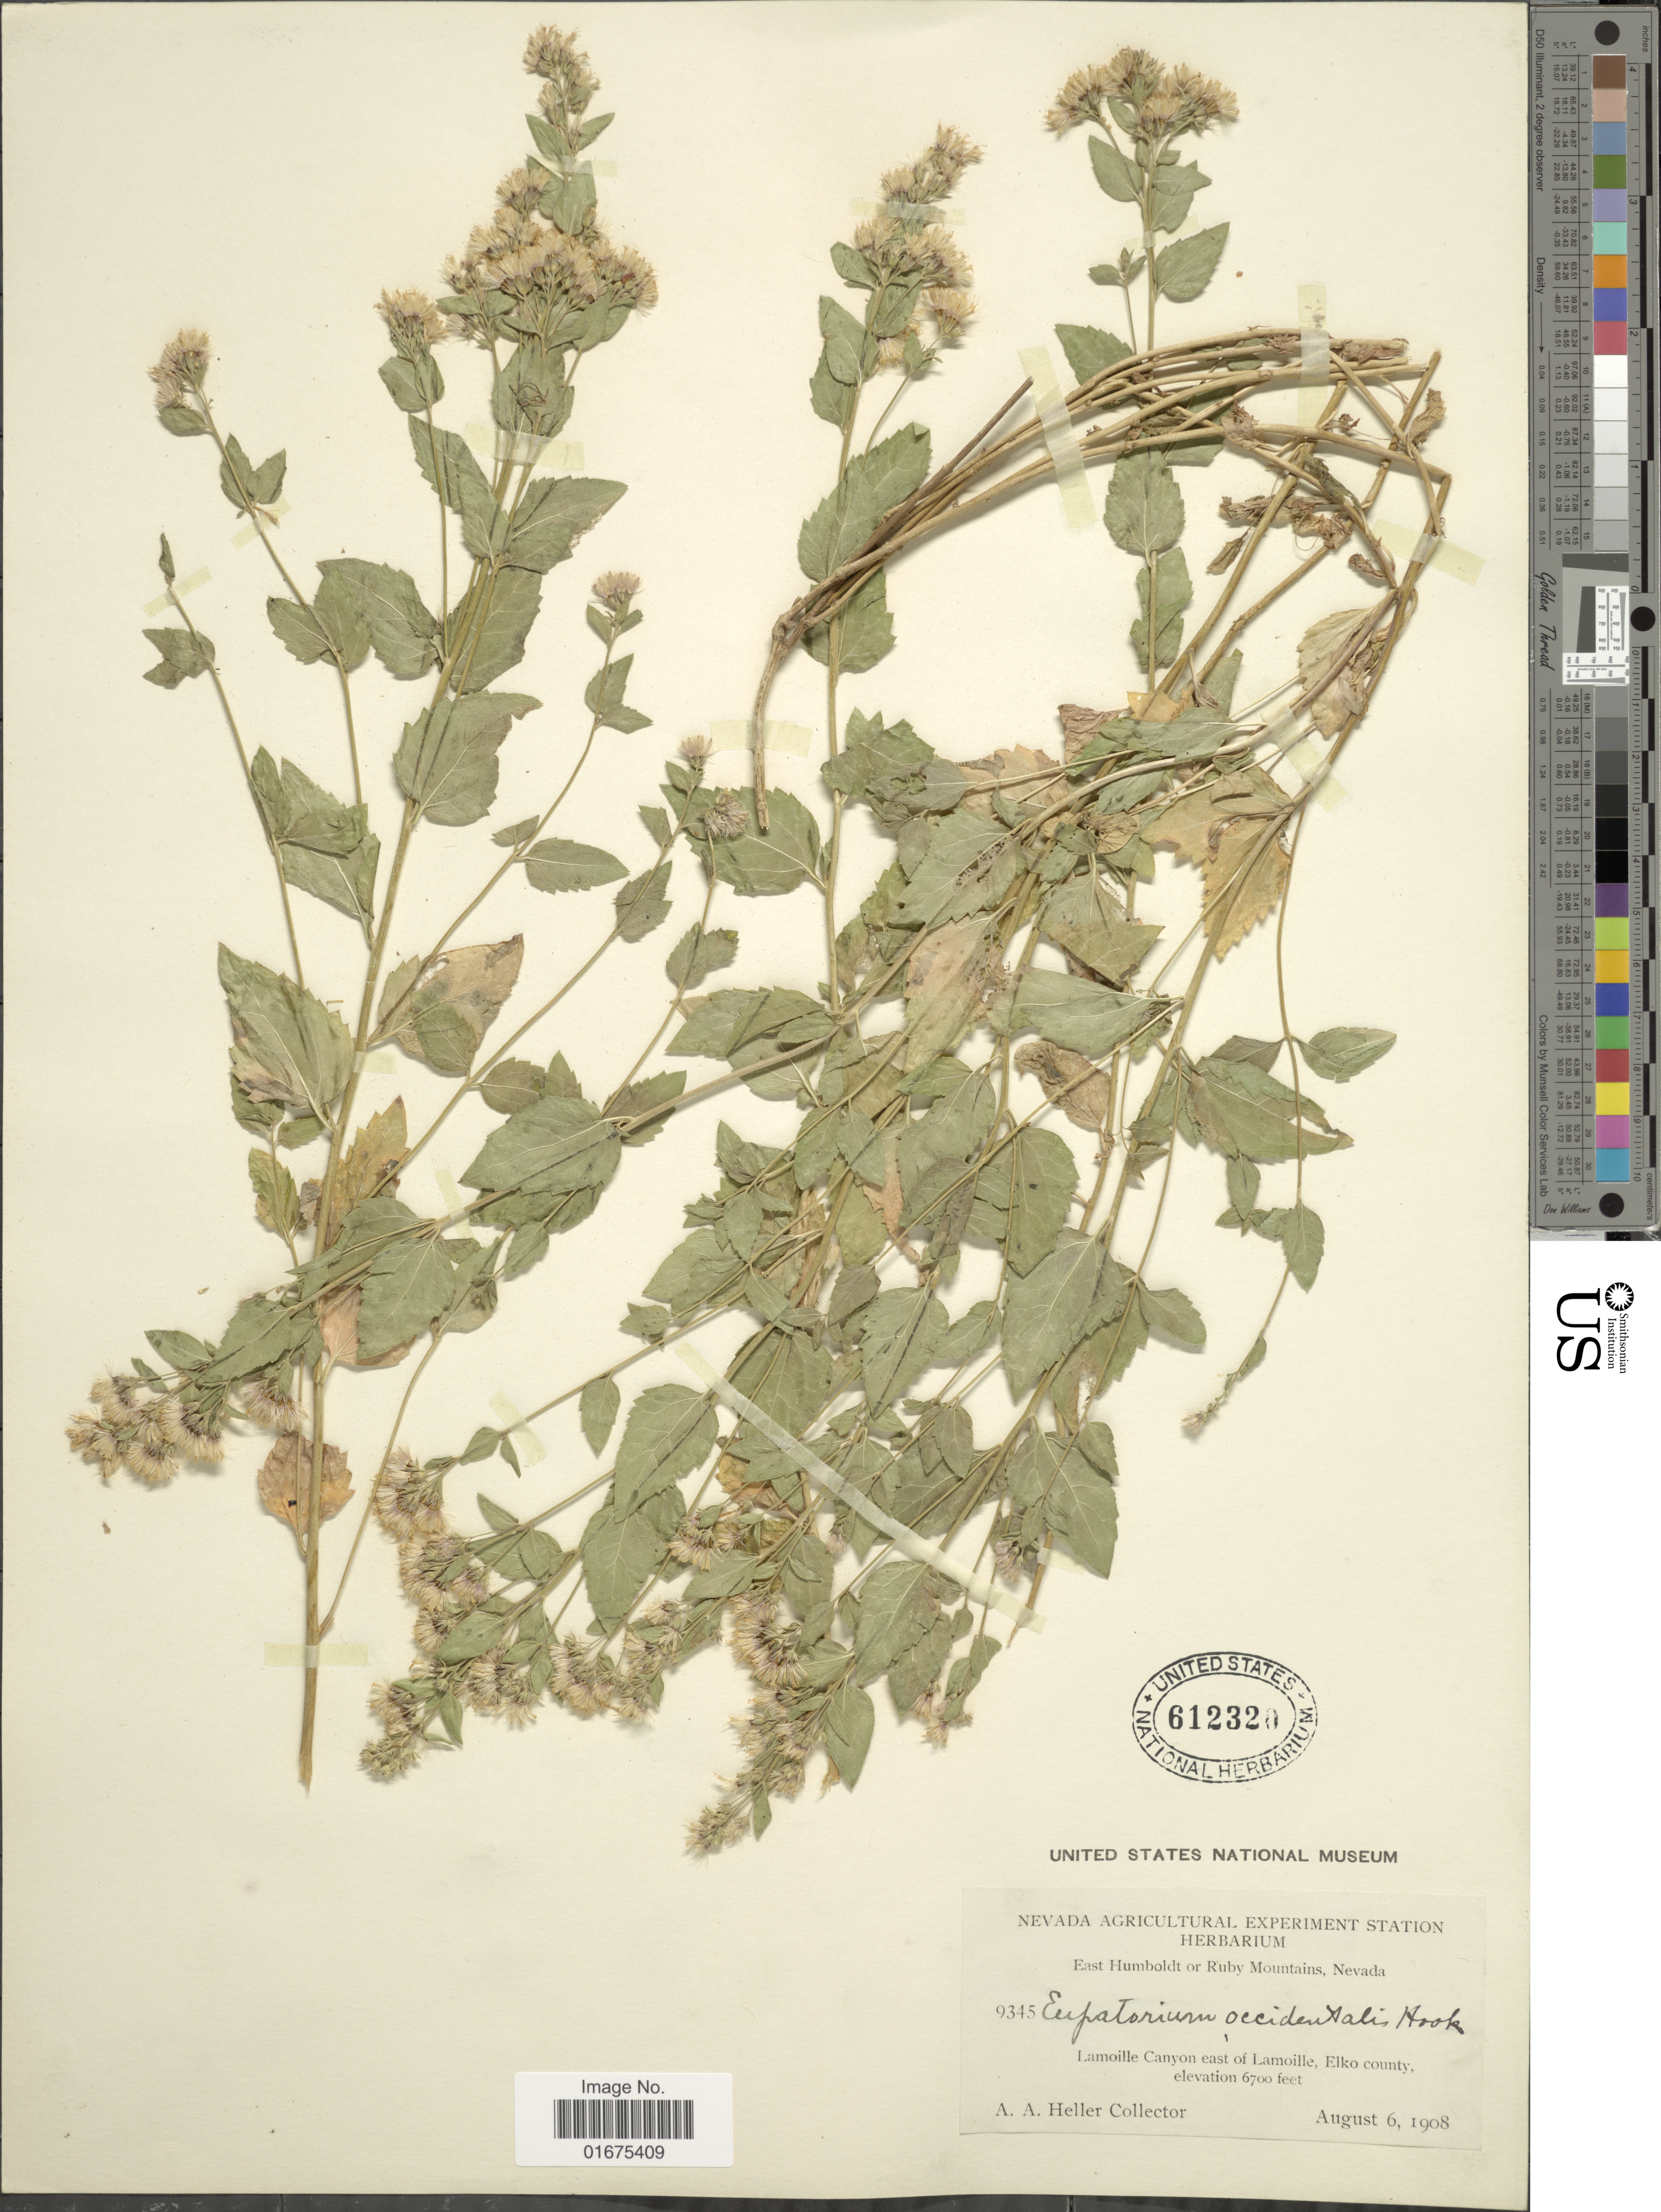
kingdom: Plantae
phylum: Tracheophyta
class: Magnoliopsida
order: Asterales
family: Asteraceae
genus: Ageratina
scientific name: Ageratina occidentalis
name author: (Hook.) R.M. King & H. Rob.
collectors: A. A. Heller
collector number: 9345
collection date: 1908-08-06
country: United States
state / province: Nevada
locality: East Humboldt or Ruby Mountains, Lamoille Canyon east of Lamoille, Elko County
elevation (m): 2042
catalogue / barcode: US 612320